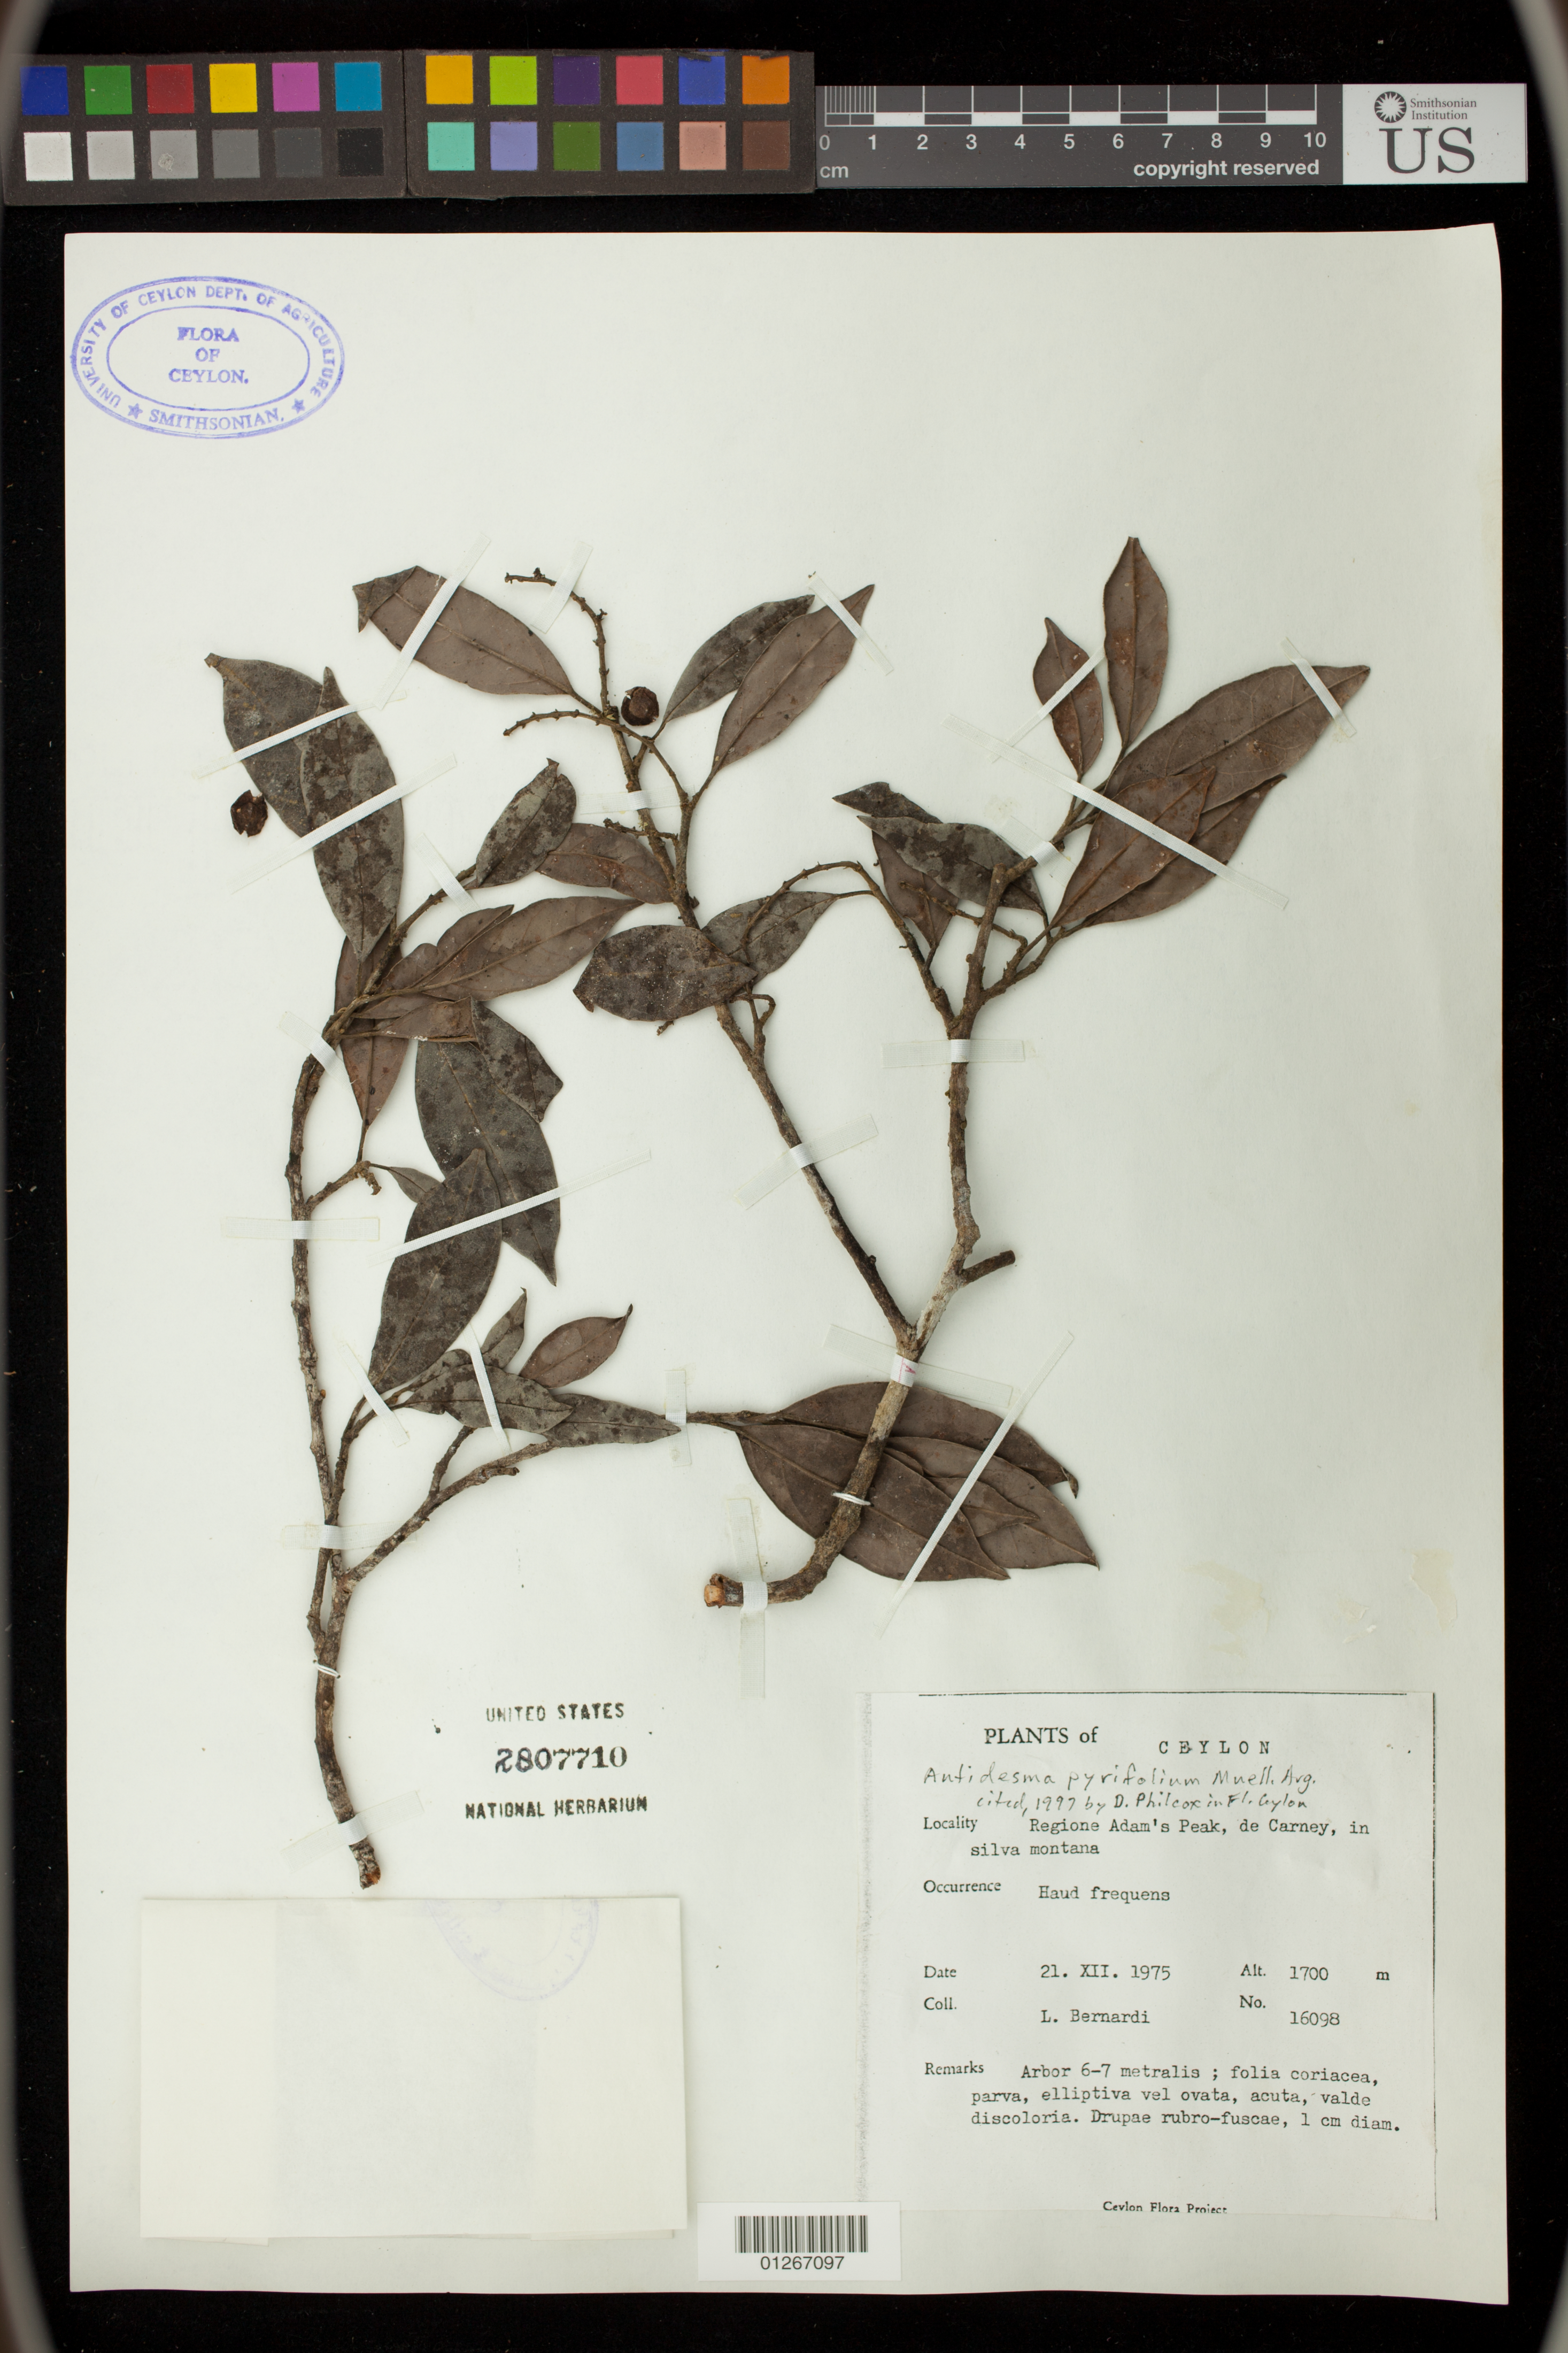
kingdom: Plantae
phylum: Tracheophyta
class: Magnoliopsida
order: Malpighiales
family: Phyllanthaceae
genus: Antidesma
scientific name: Antidesma pyrifolium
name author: Müll. Arg.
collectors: L. Bernardi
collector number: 16098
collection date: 1975-12-21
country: Sri Lanka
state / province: Sabaragamuwa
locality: Regione Adam's Peak, de Carney, in silva montana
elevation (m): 1700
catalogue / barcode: US 2807710